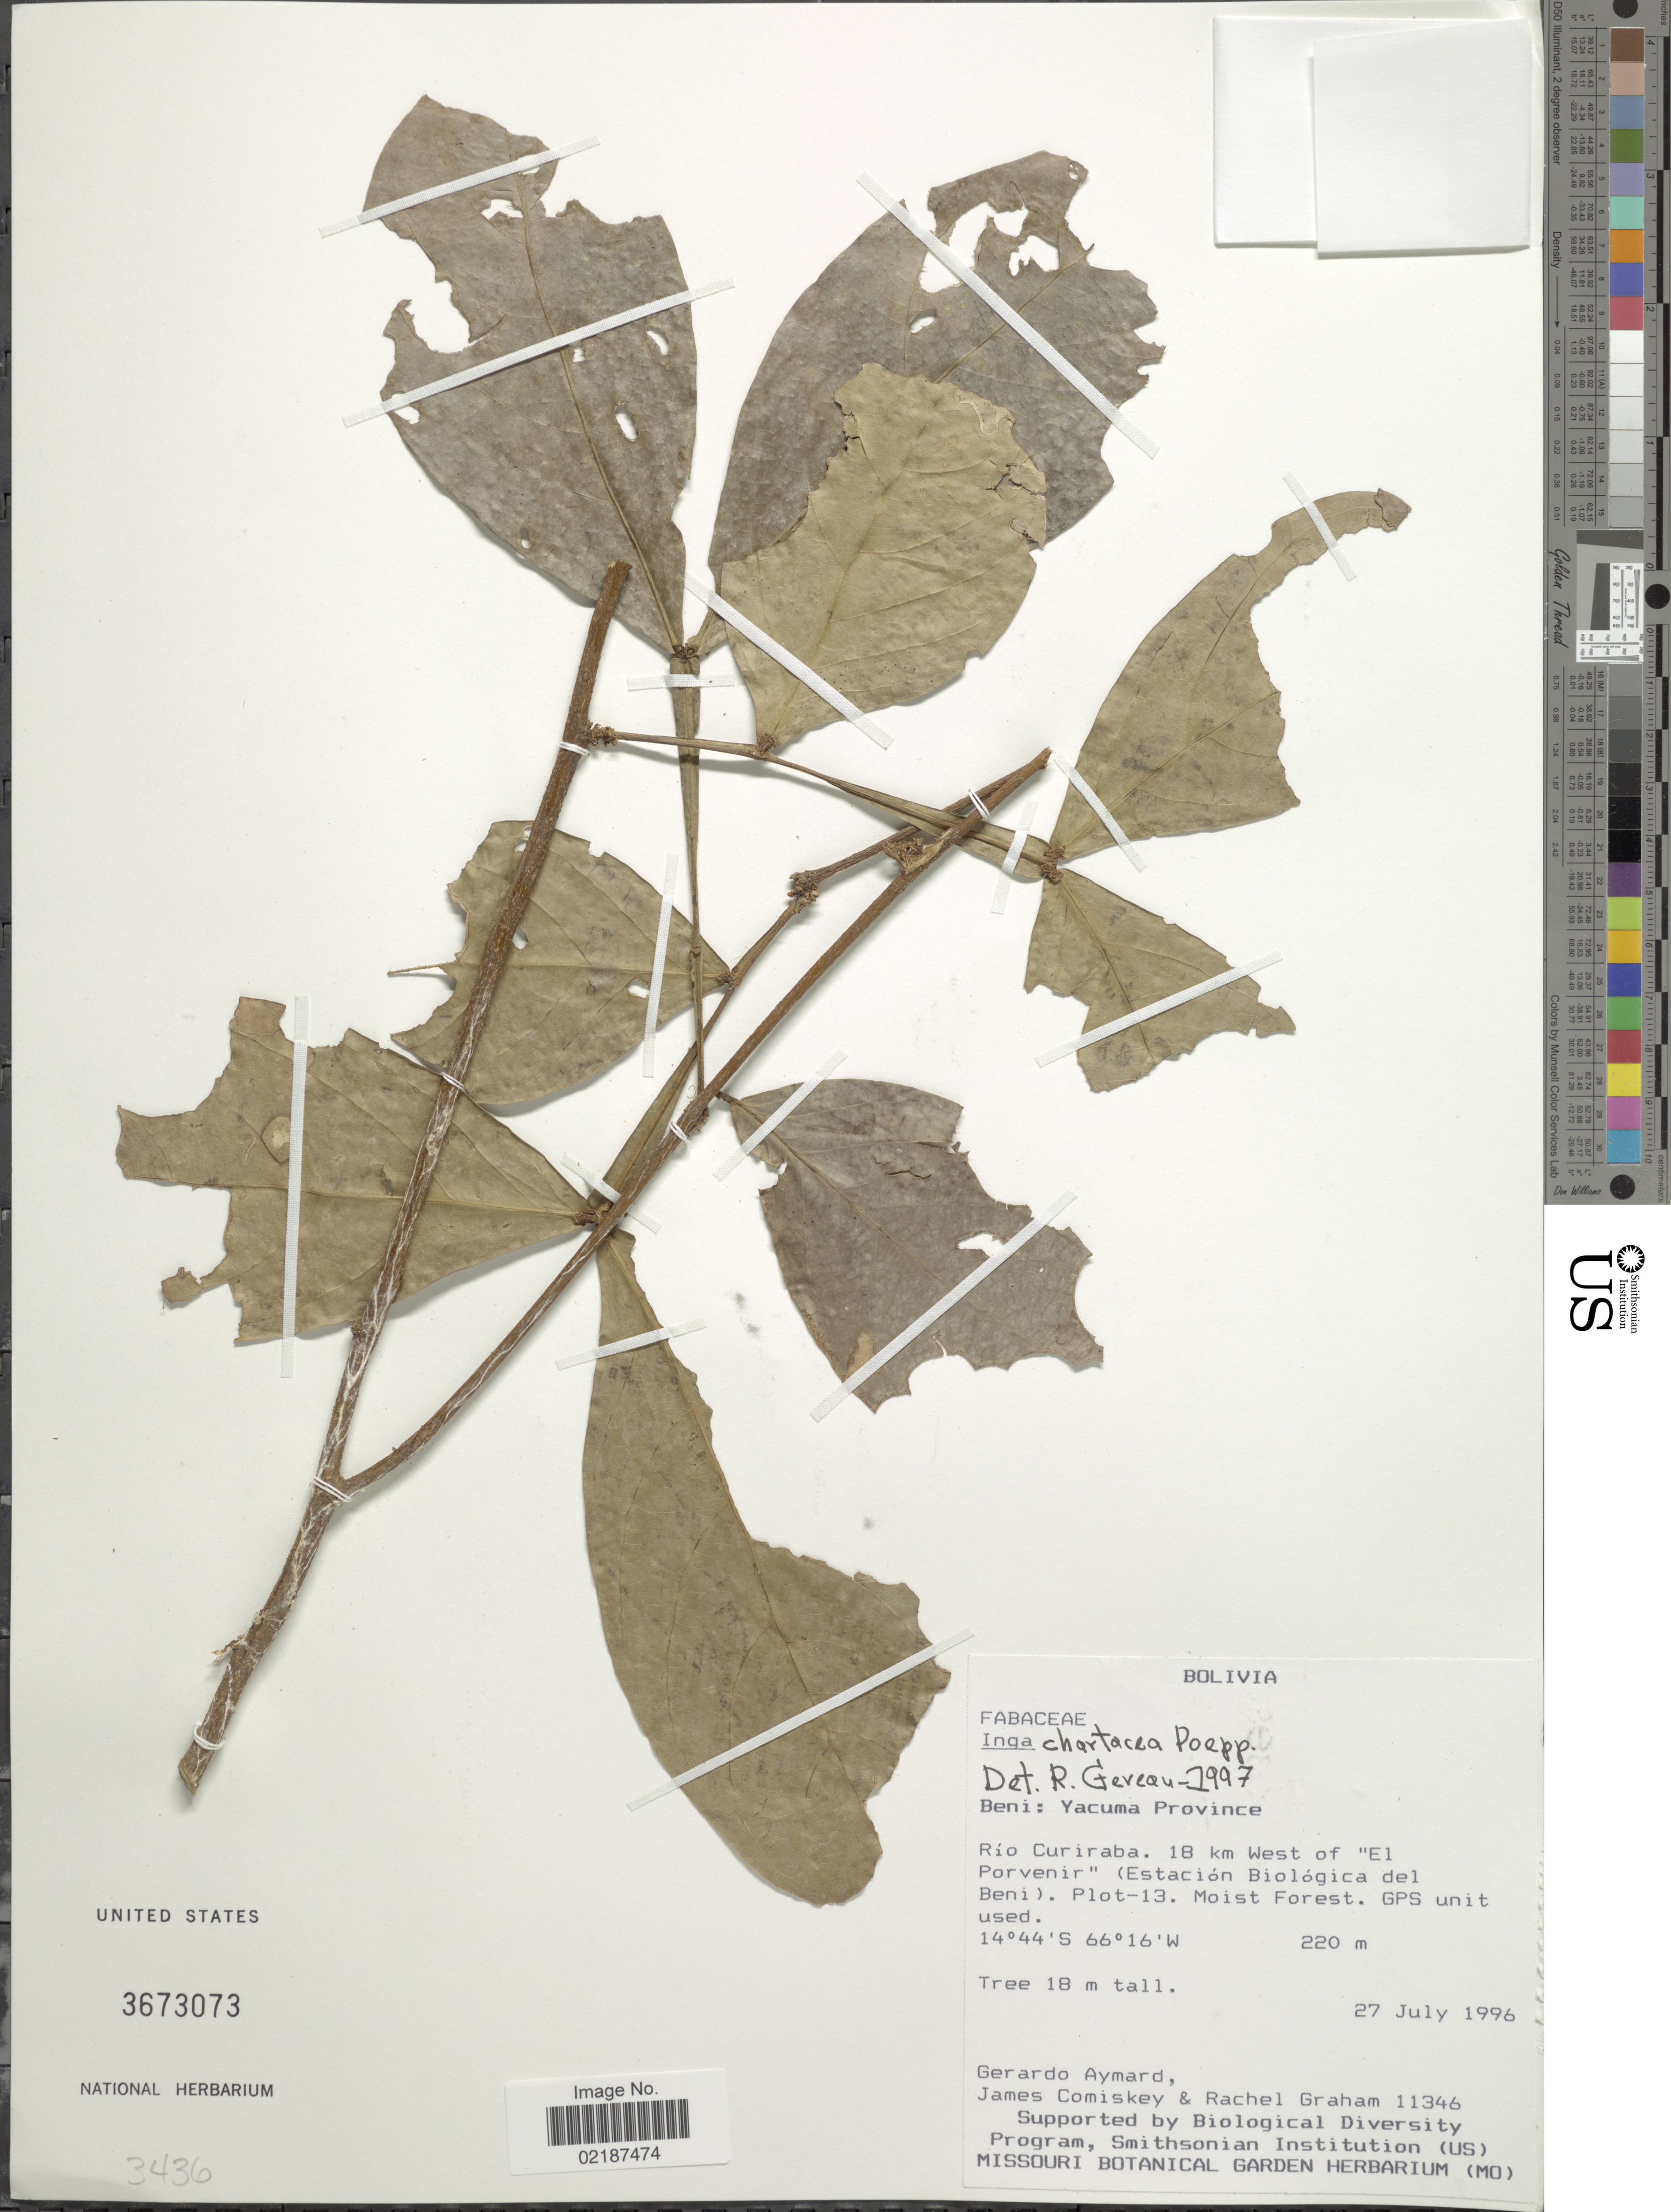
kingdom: Plantae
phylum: Tracheophyta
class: Magnoliopsida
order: Fabales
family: Fabaceae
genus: Inga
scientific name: Inga chartacea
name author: Poepp. & Endl.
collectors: G. A. Aymard, J. A. Comiskey & R. Graham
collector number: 11346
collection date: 1996-07-27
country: Bolivia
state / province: Beni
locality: Yacuma Province. Rio Curiraba. 18 km West of "El Porvernir" (Estacion Biologica del Beni ). Plot - 13.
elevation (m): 220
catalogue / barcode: US 3673073